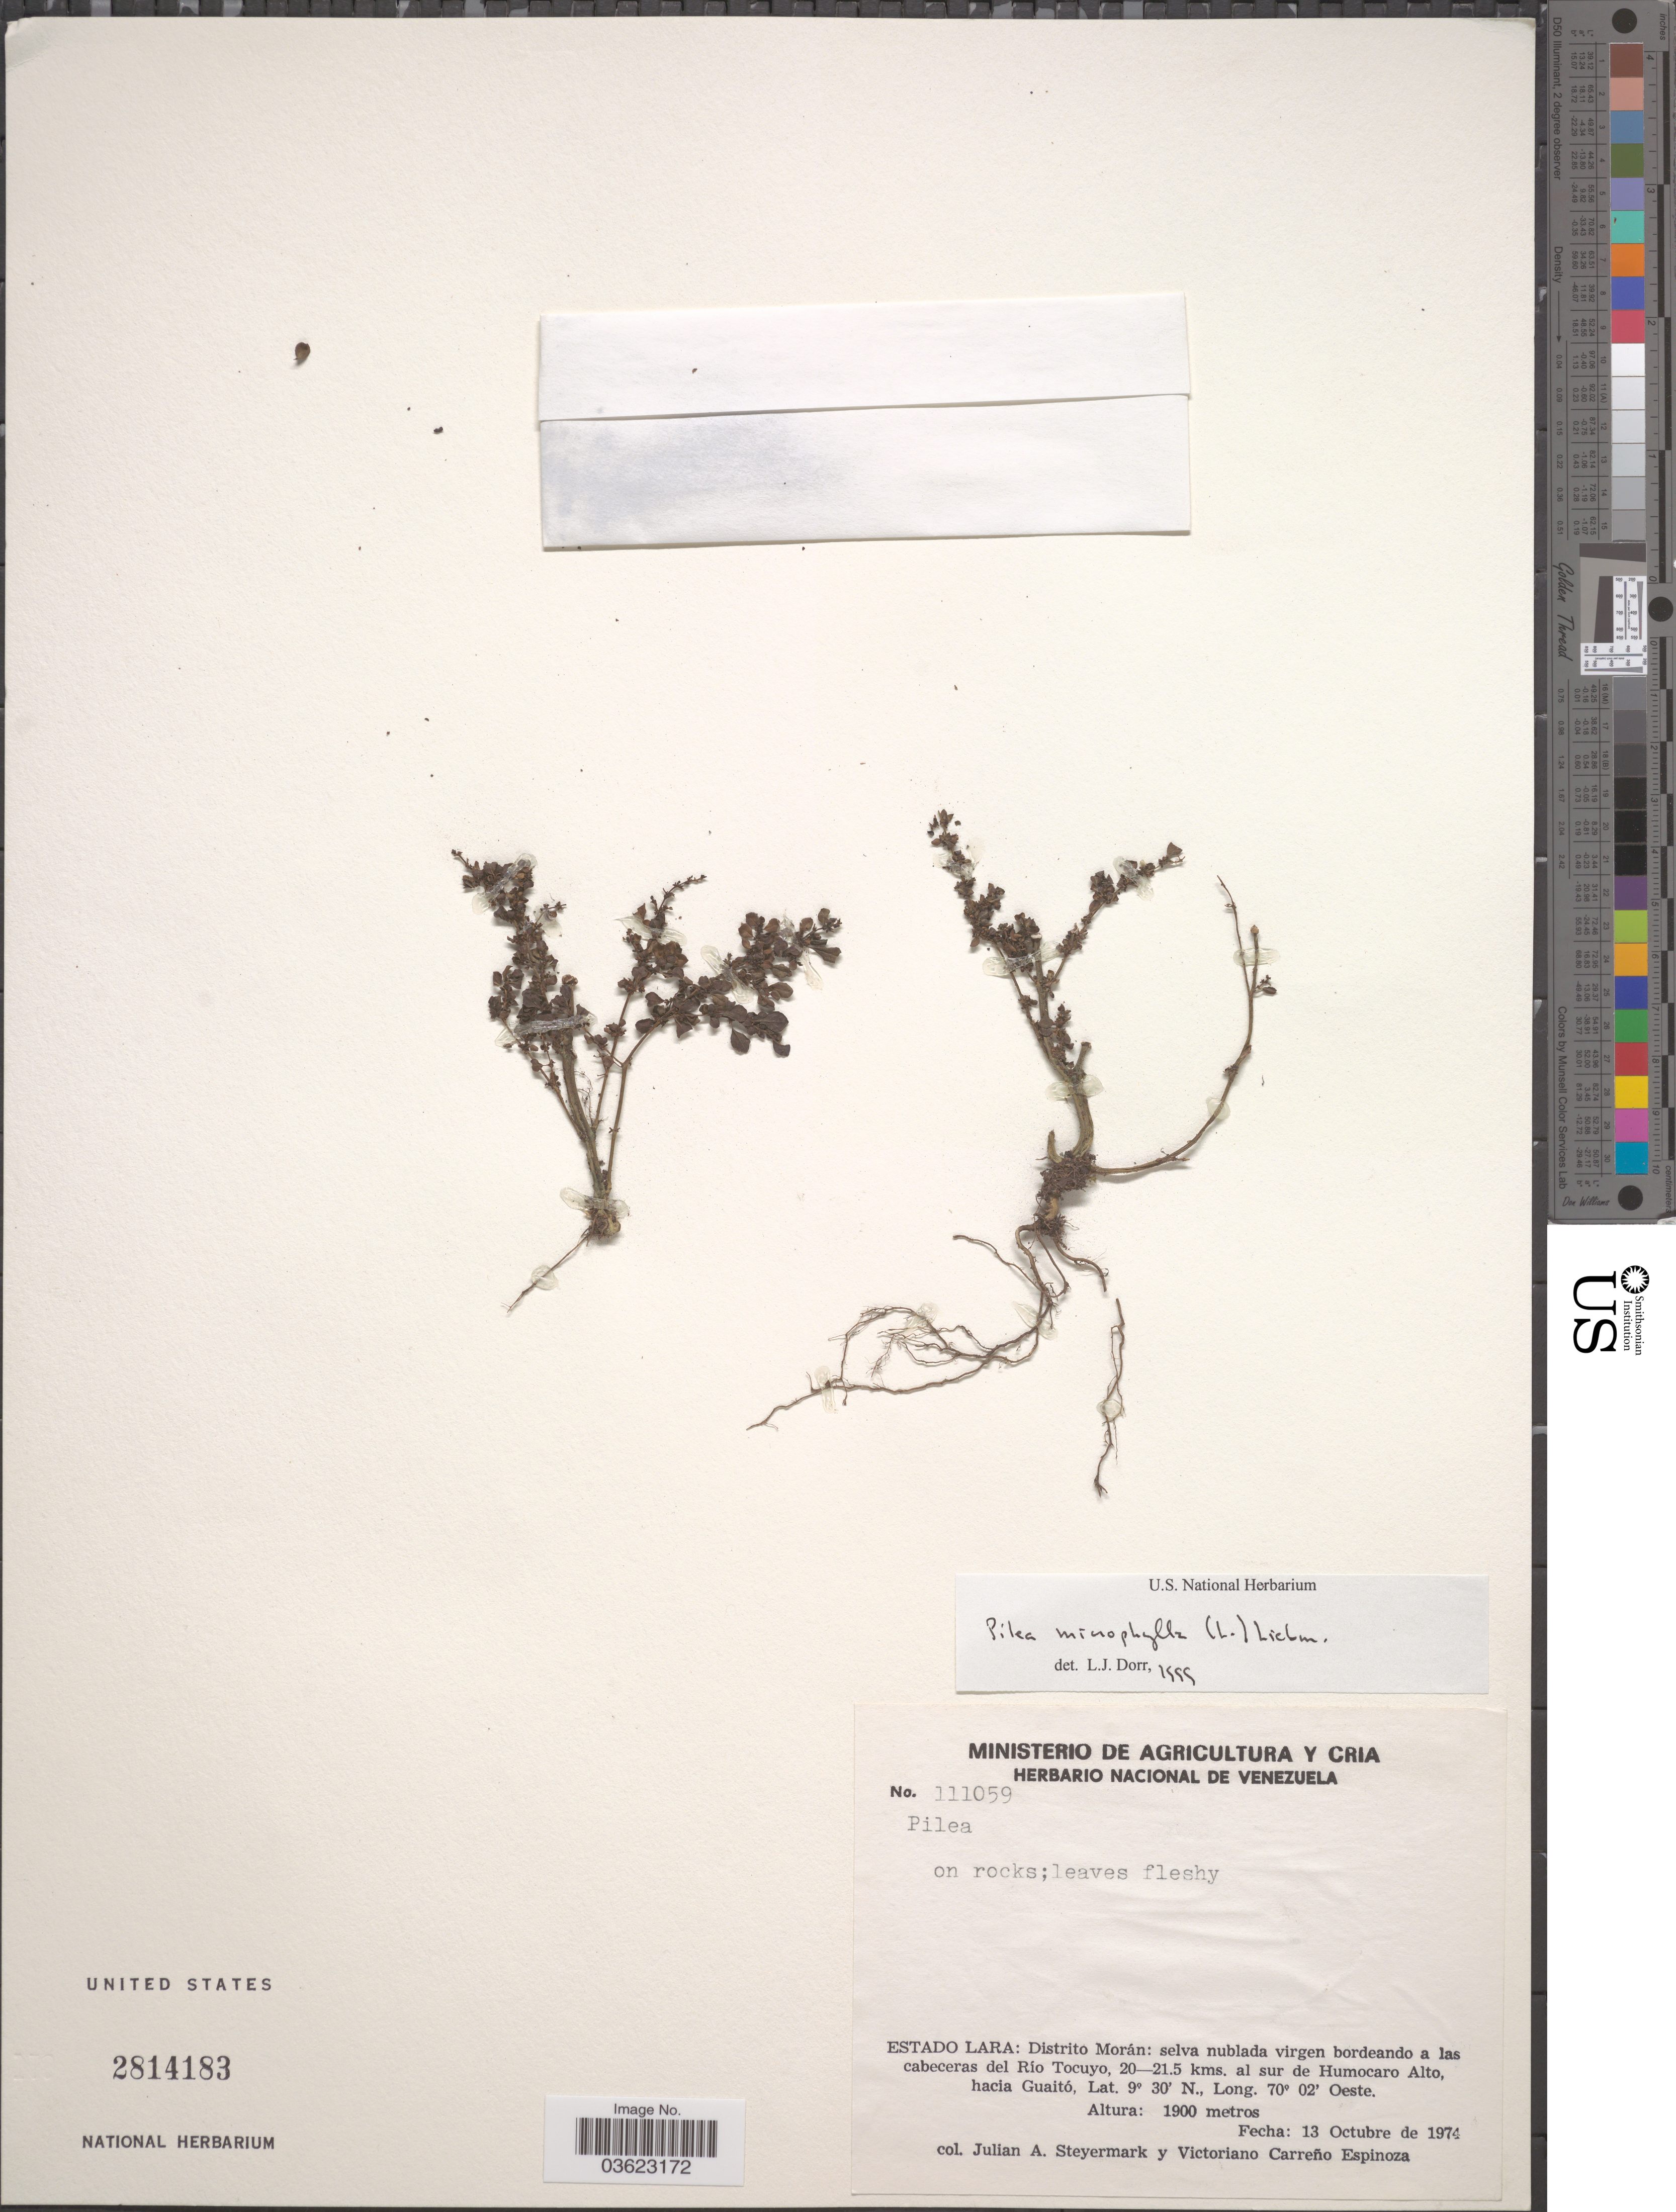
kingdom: Plantae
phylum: Tracheophyta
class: Magnoliopsida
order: Rosales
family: Urticaceae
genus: Pilea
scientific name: Pilea microphylla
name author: (L.) Liebm.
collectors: J. Steyermark & V. Carreño E.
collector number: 111059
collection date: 1974-10-13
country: Venezuela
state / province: Lara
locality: Distrito Morán: selva nublada virgen bordeando a las cabeceras del Río Tocuyo, 20-21.5 kms. al sur de Humocaro Alto, hacia Guaitó.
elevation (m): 1900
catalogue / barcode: US 2814183